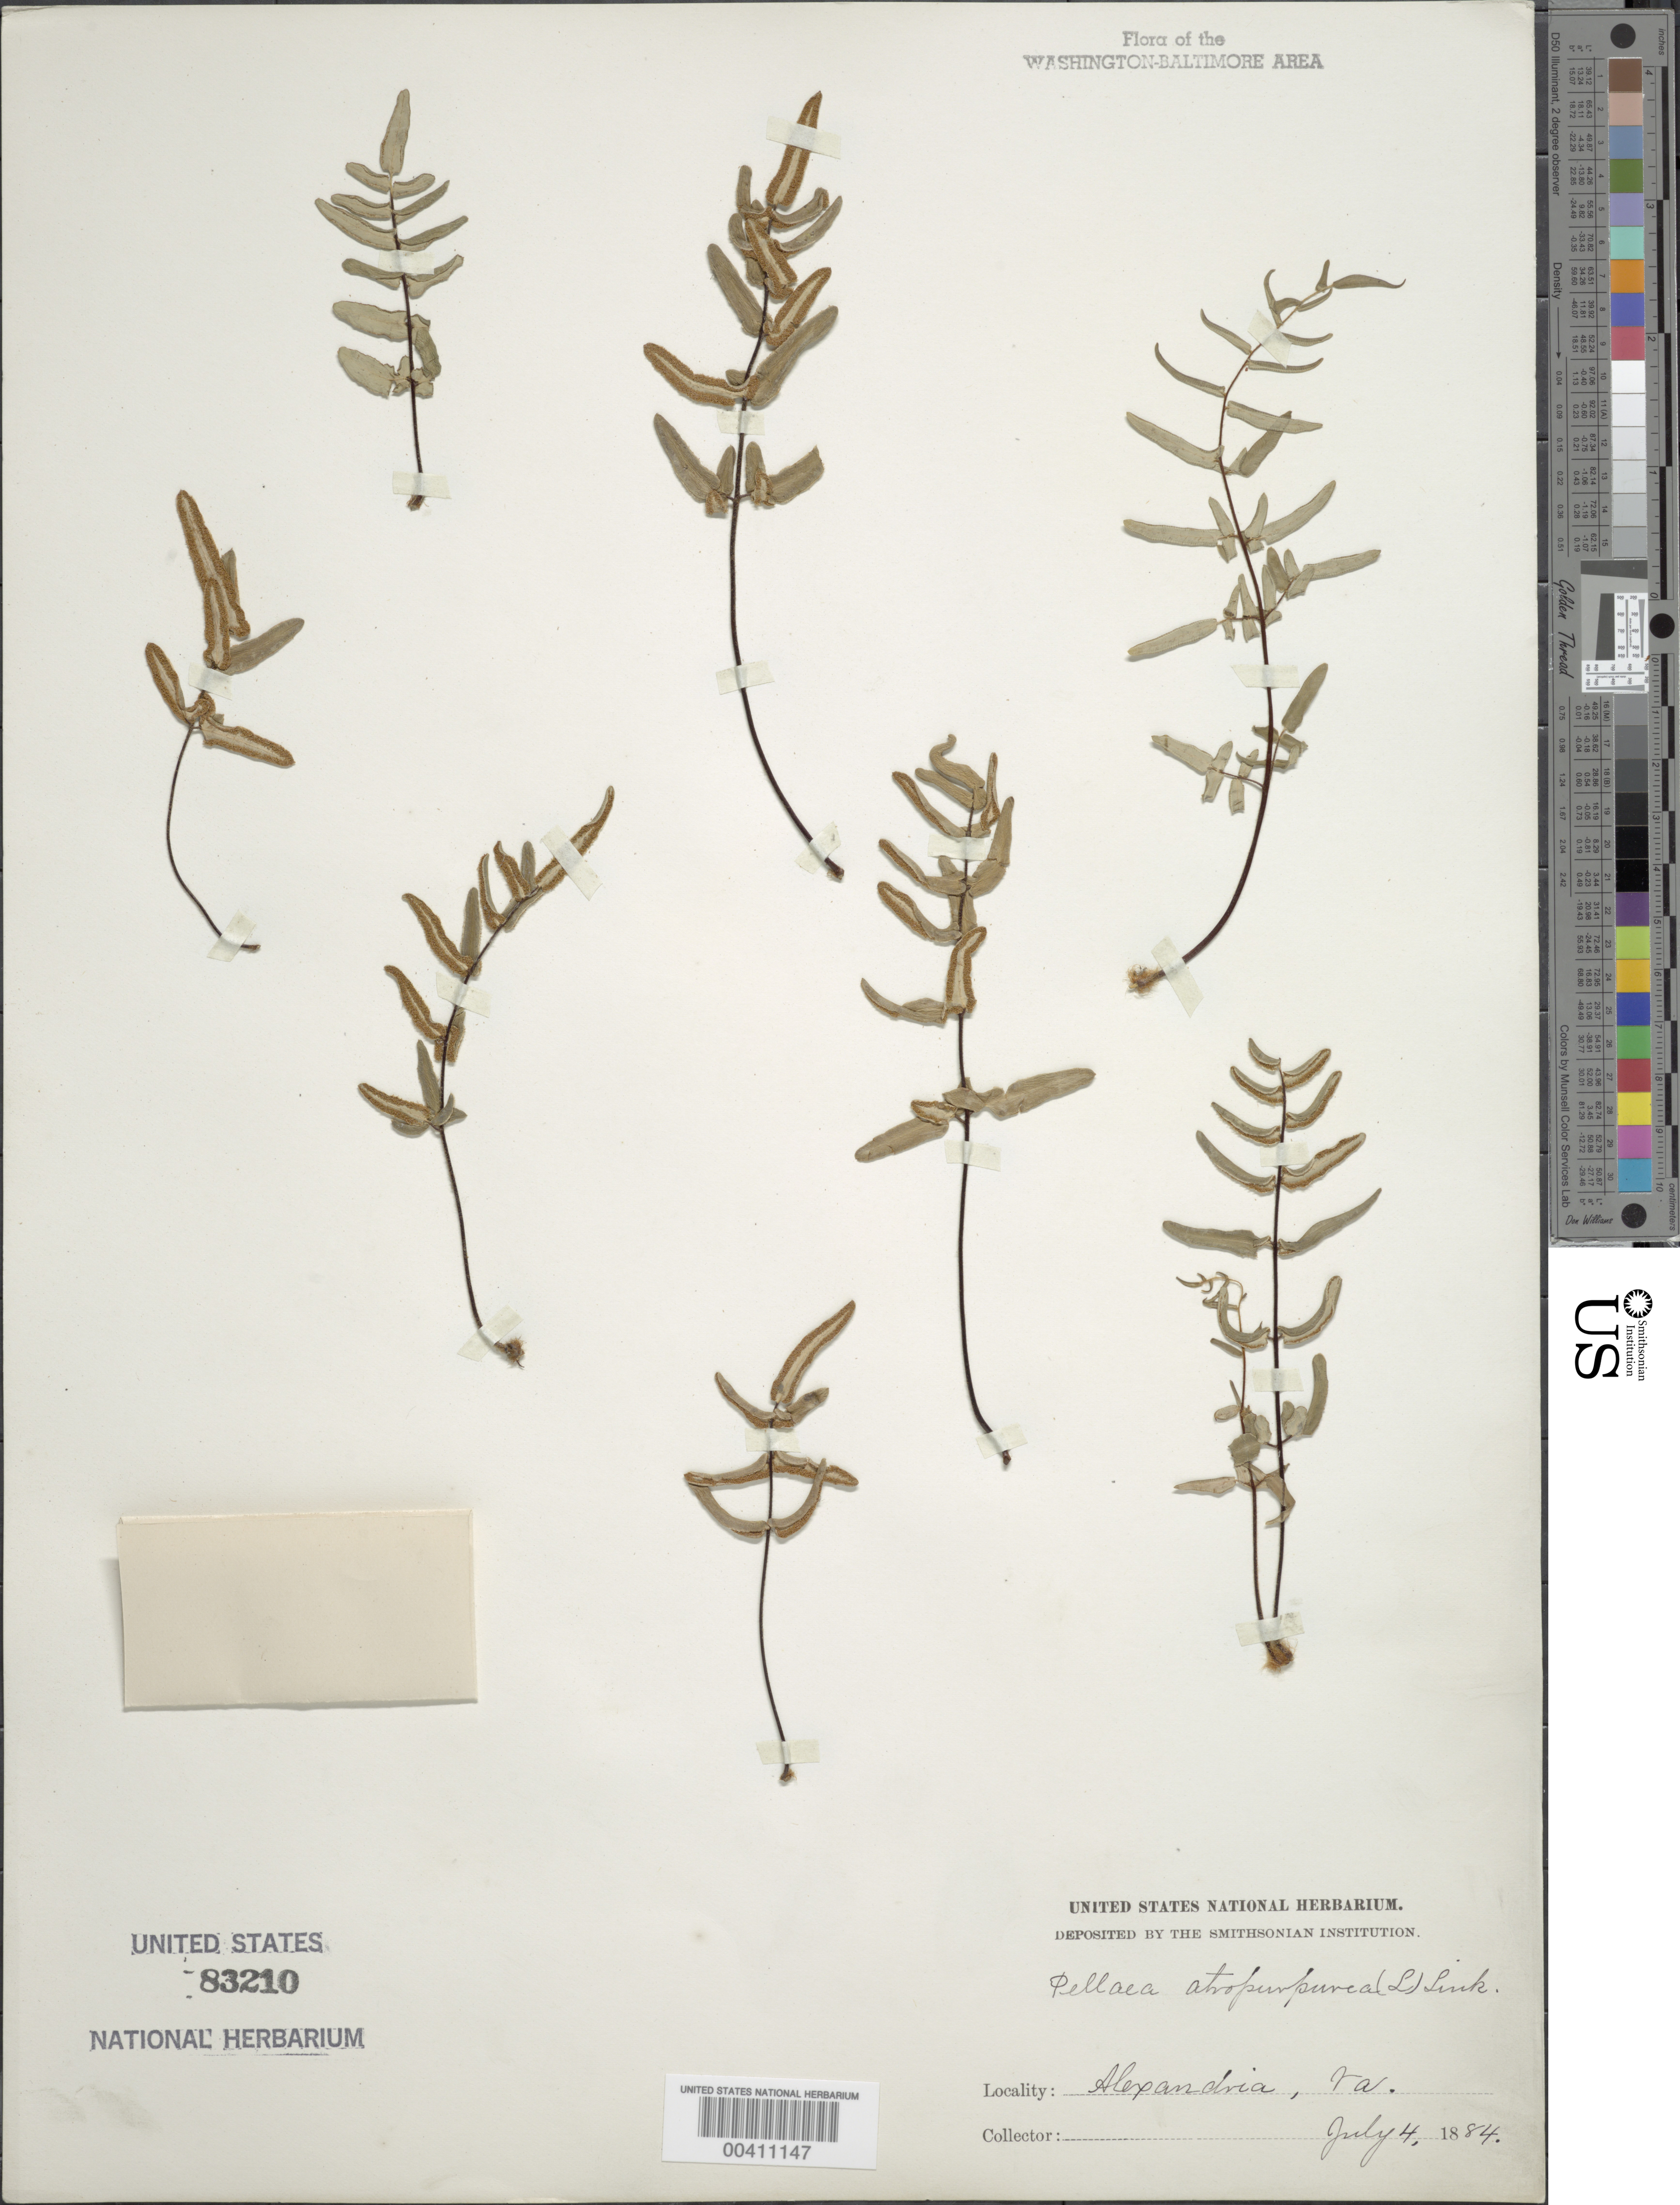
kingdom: Plantae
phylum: Tracheophyta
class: Polypodiopsida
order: Polypodiales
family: Pteridaceae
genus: Pellaea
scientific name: Pellaea atropurpurea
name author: (L.) Link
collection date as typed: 04 Jul 1884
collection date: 1884-07-04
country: United States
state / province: Virginia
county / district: City of Alexandria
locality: Alexandria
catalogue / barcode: US 83210